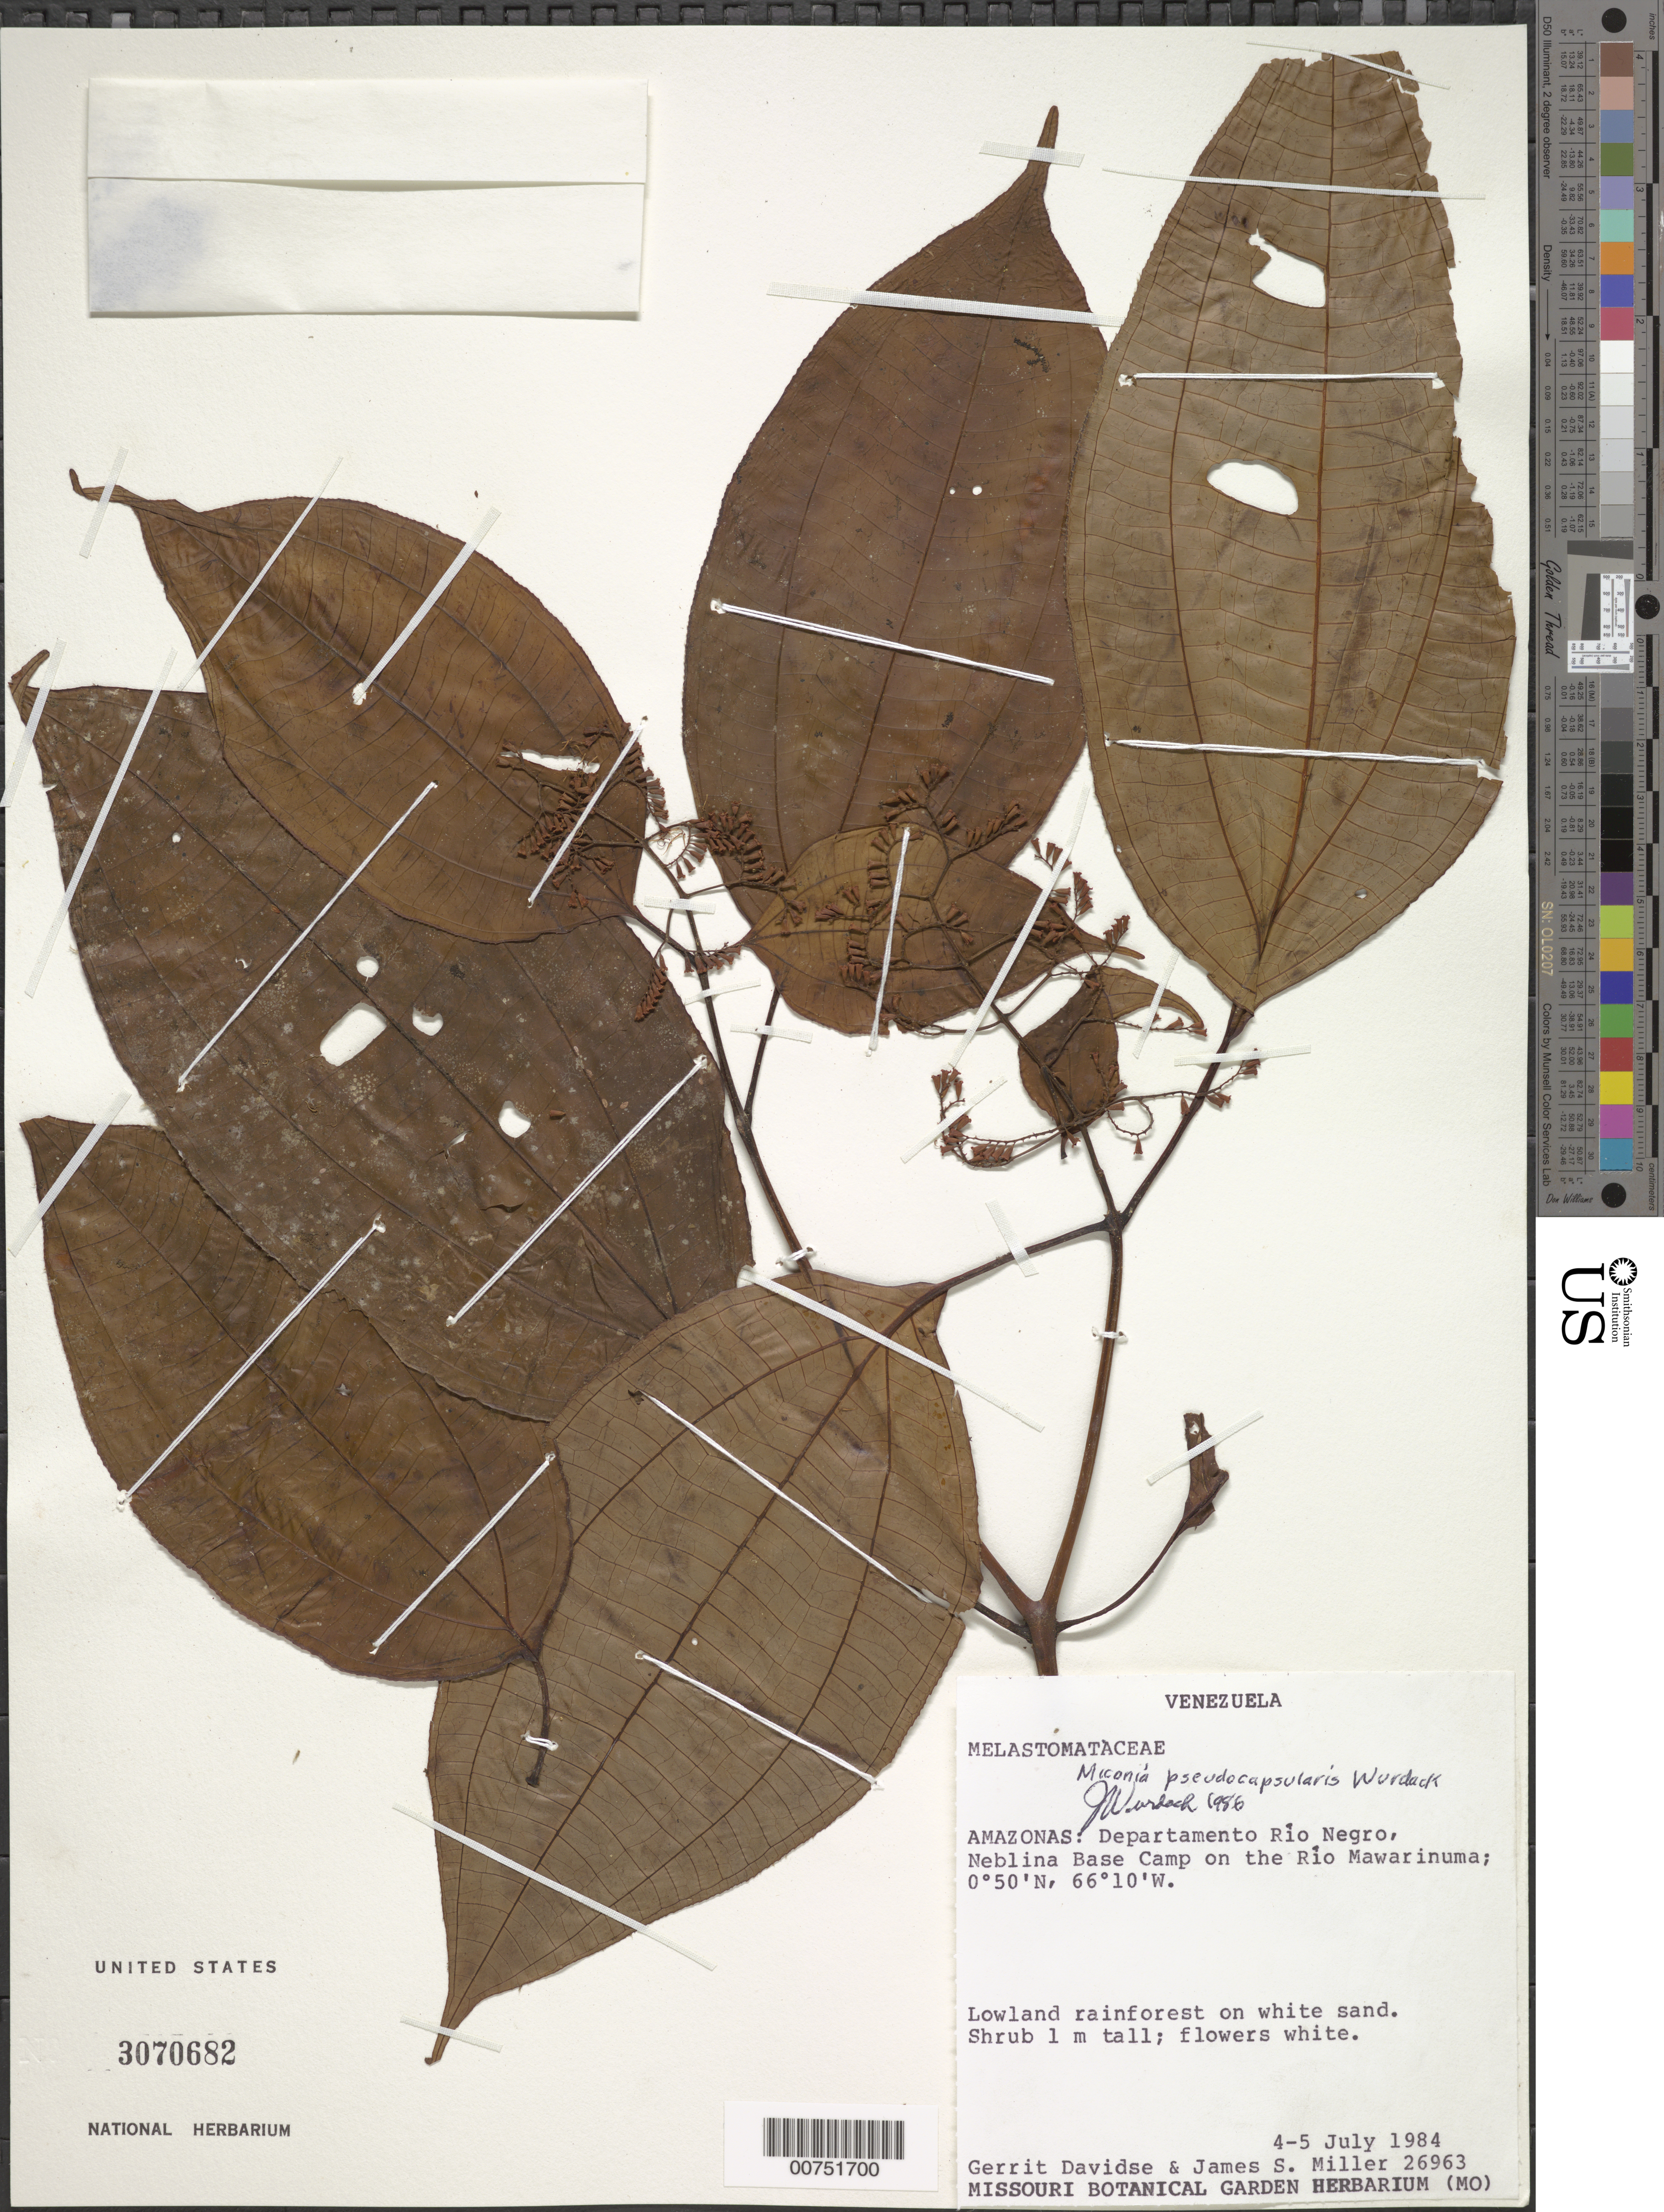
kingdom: Plantae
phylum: Tracheophyta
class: Magnoliopsida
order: Myrtales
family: Melastomataceae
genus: Miconia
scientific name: Miconia pseudocapsularis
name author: Wurdack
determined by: Wurdack, John J., (US), US (UNITED STATES)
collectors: G. Davidse & J. S. Miller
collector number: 26963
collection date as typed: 4-Jul-84 to 5-Jul-84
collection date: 1984-07-04/1984-07-05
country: Venezuela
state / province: Amazonas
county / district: Río Negro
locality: Neblina Base Camp, Río Mawarinuma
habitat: Lowland rainforest on white sand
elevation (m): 200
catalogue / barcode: US 3070682